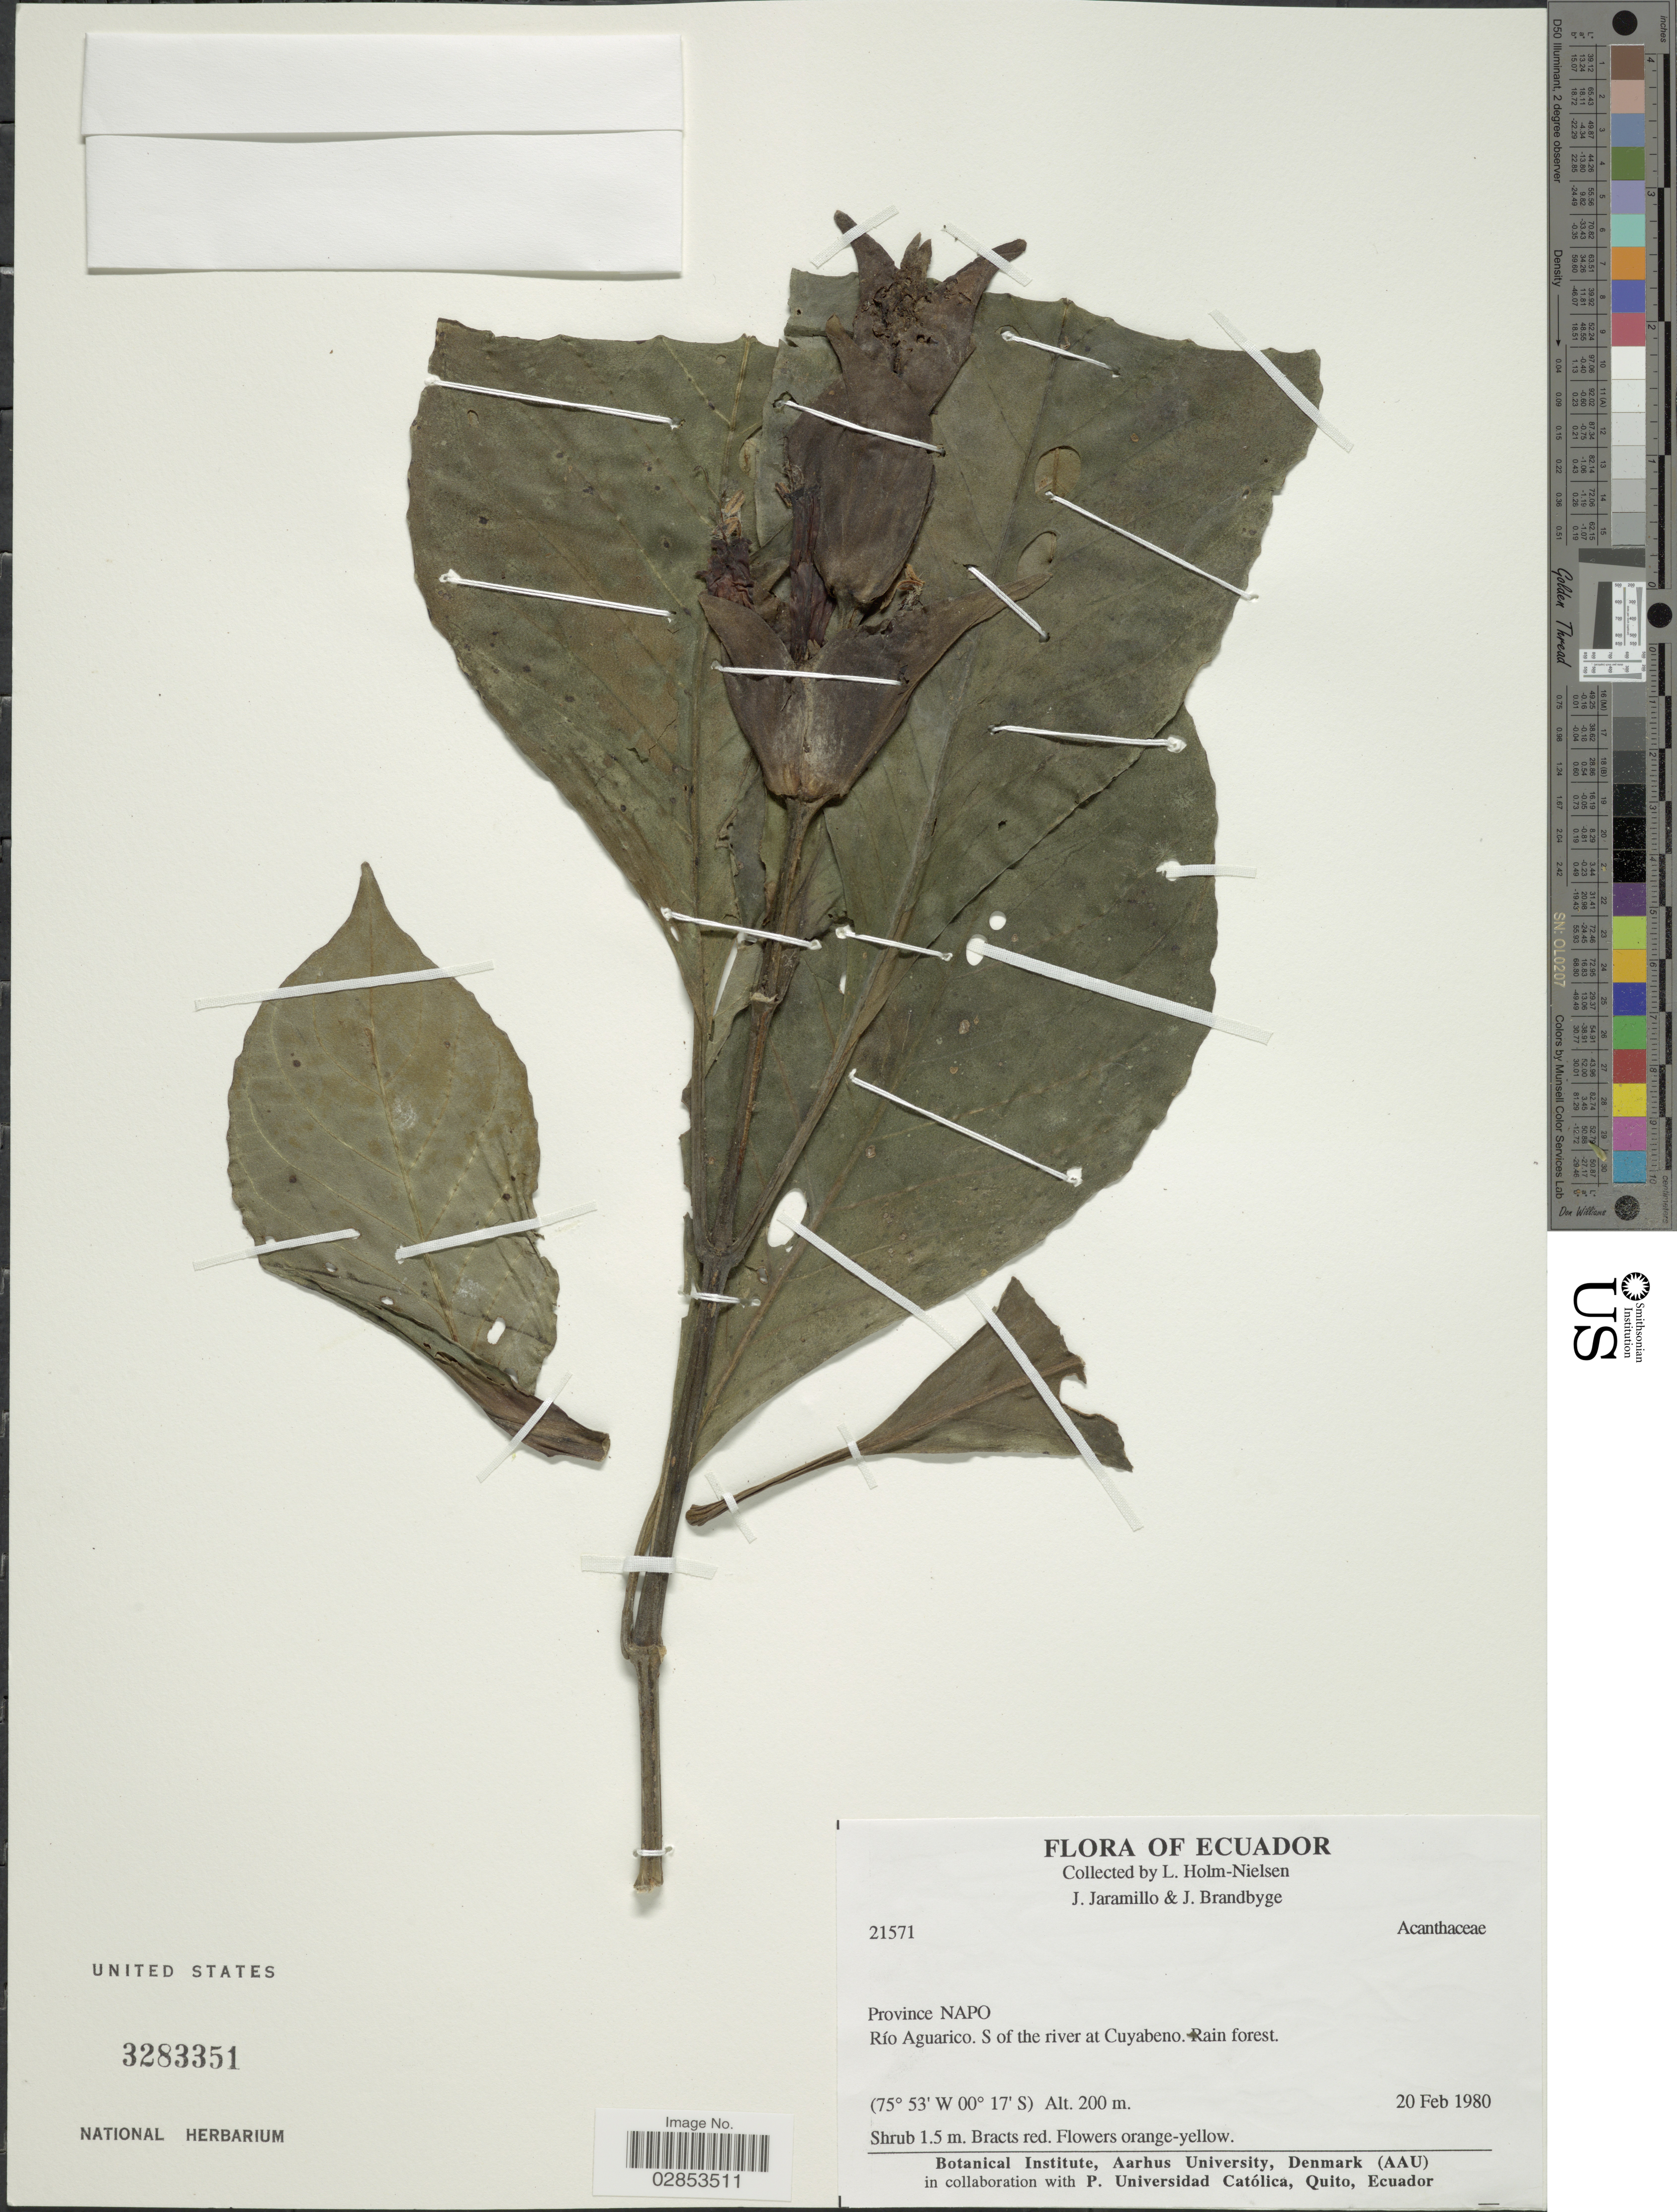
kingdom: Plantae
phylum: Tracheophyta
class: Magnoliopsida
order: Lamiales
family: Acanthaceae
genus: Sanchezia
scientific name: Sanchezia macrocnemis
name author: (Nees) Wassh.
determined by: Azevedo, Igor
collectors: J. Jaramillo & J. Brandbyge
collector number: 21571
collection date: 1980-02-20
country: Ecuador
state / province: Napo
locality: Río Aguarico. S of the river at Cuyabeno. Rain forest.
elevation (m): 200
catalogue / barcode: US 3283351